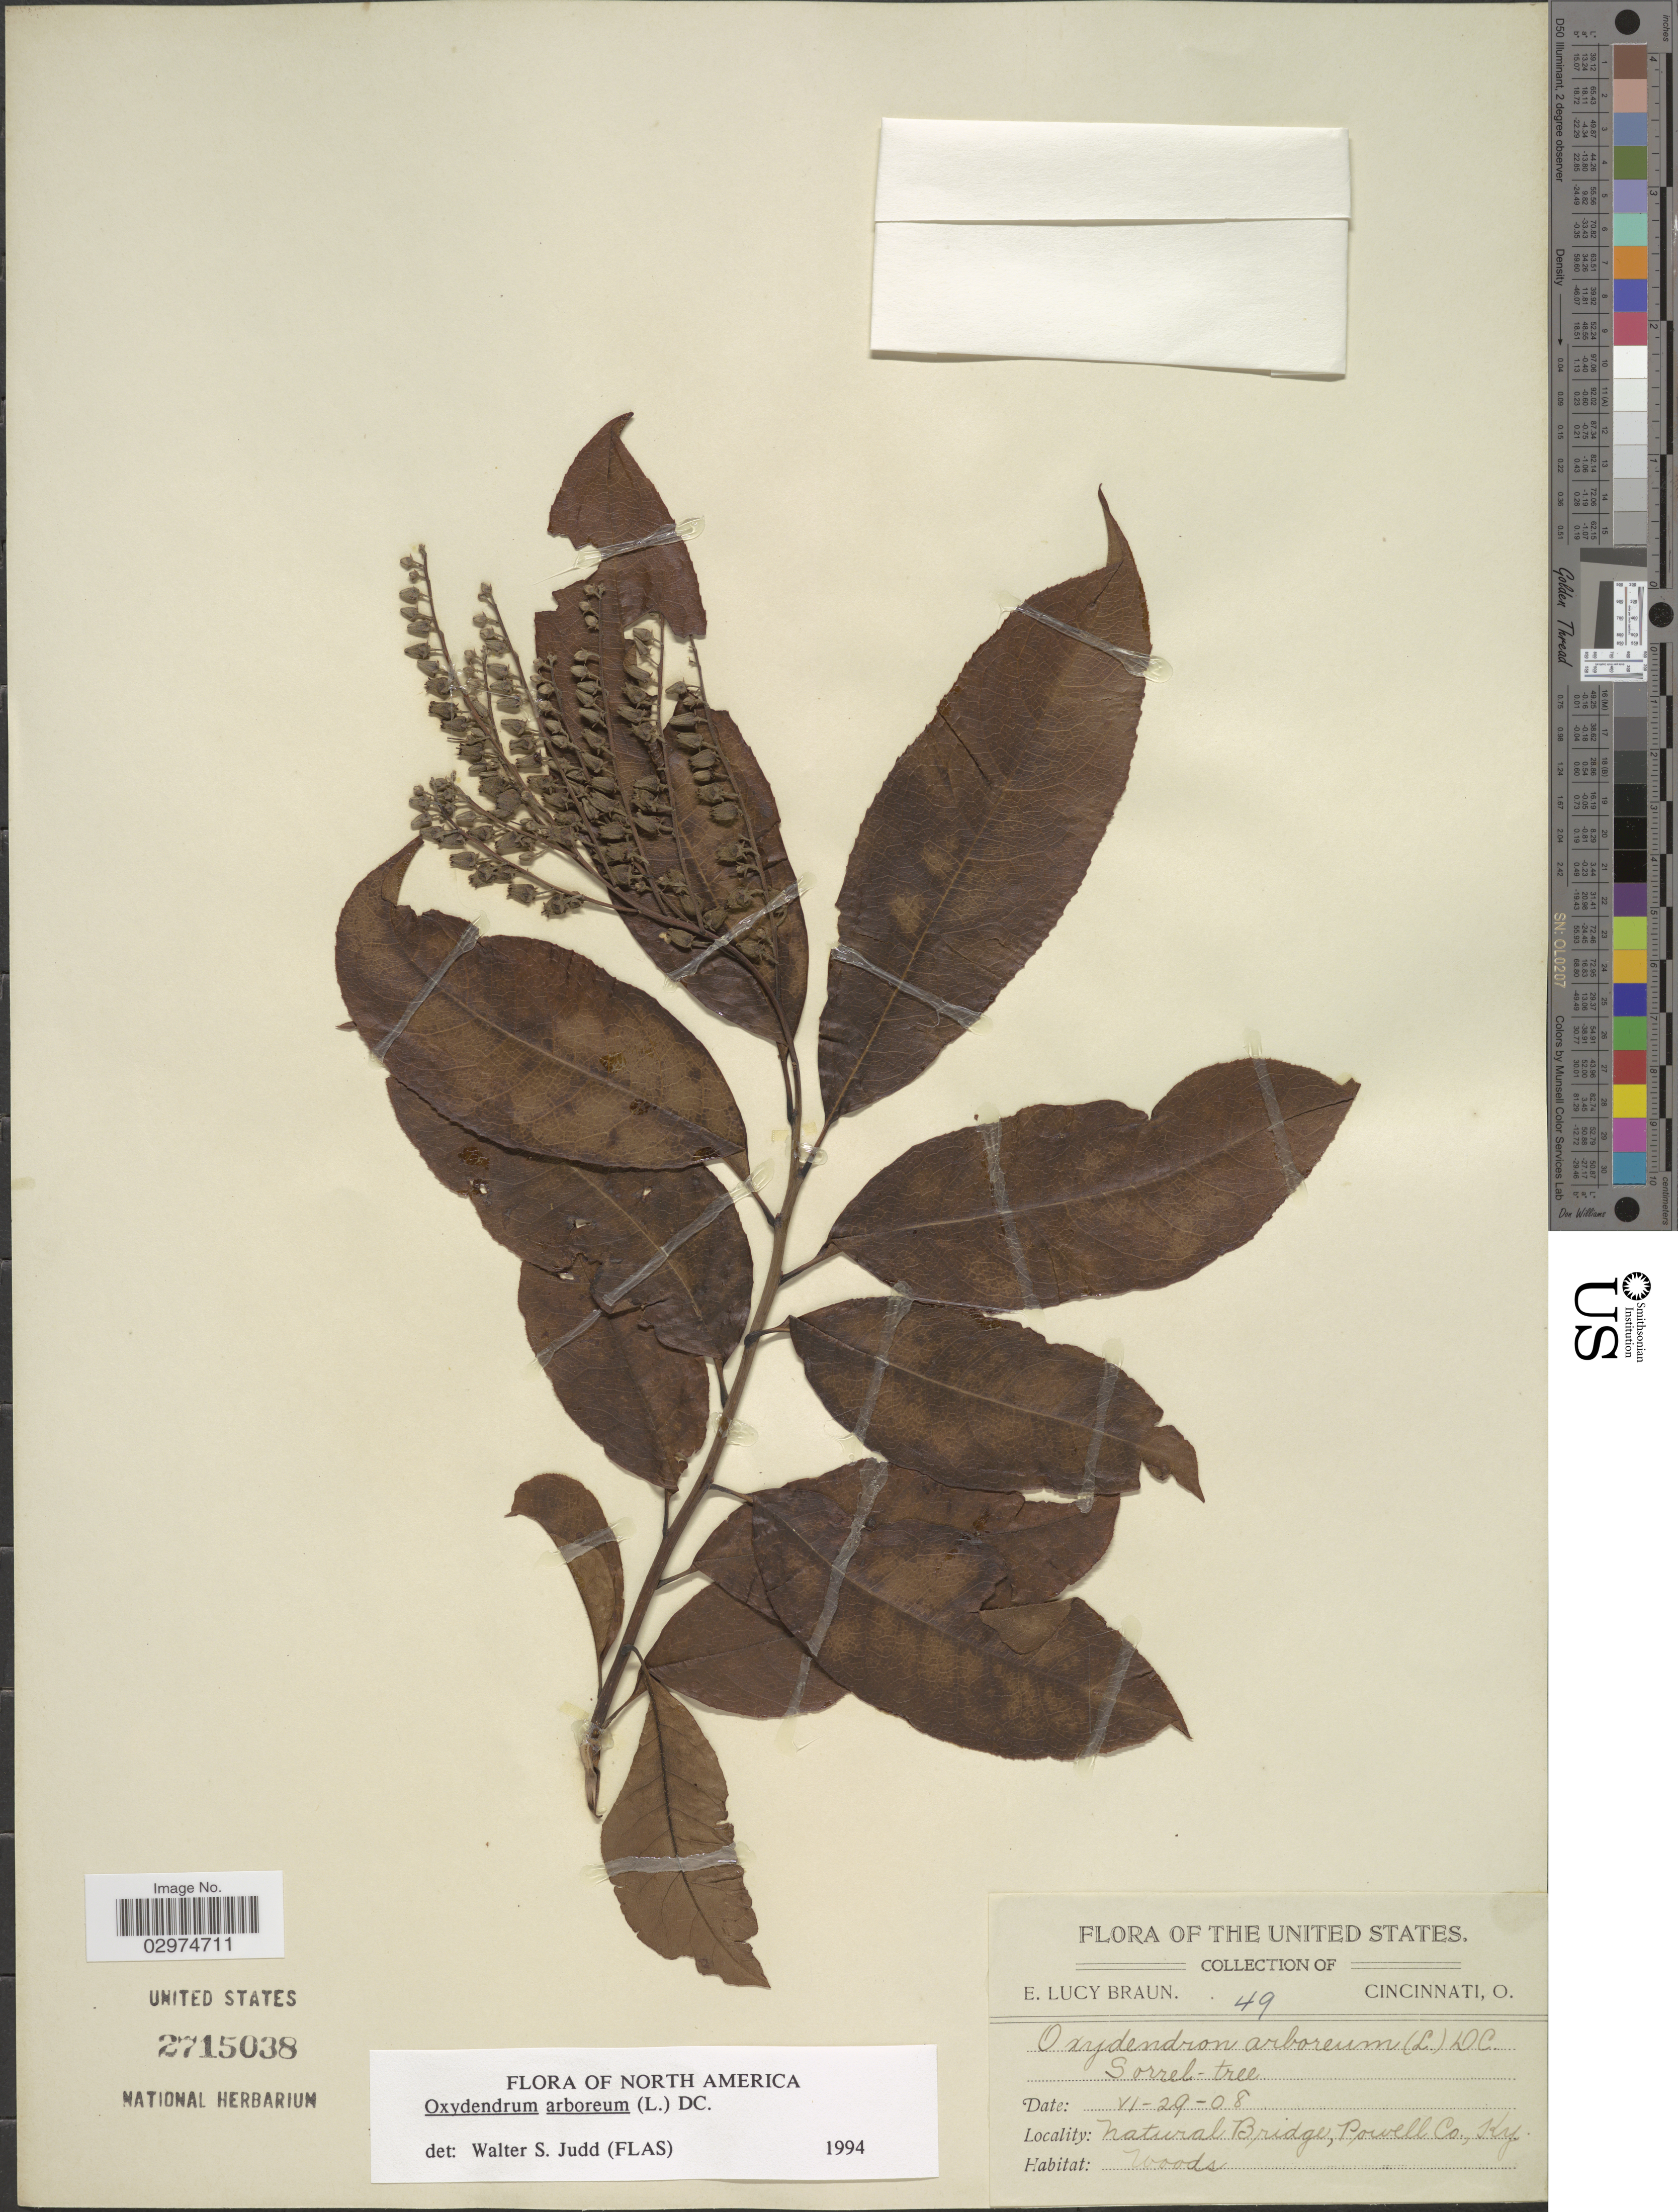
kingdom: Plantae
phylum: Tracheophyta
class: Magnoliopsida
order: Ericales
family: Ericaceae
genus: Oxydendrum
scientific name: Oxydendrum arboreum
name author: (L.) DC.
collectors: E. L. Braun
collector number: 49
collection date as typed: Transcribed d/m/y: 29/6/8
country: United States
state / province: Kentucky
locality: Natural Bridge, Powell Co.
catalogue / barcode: US 2715038